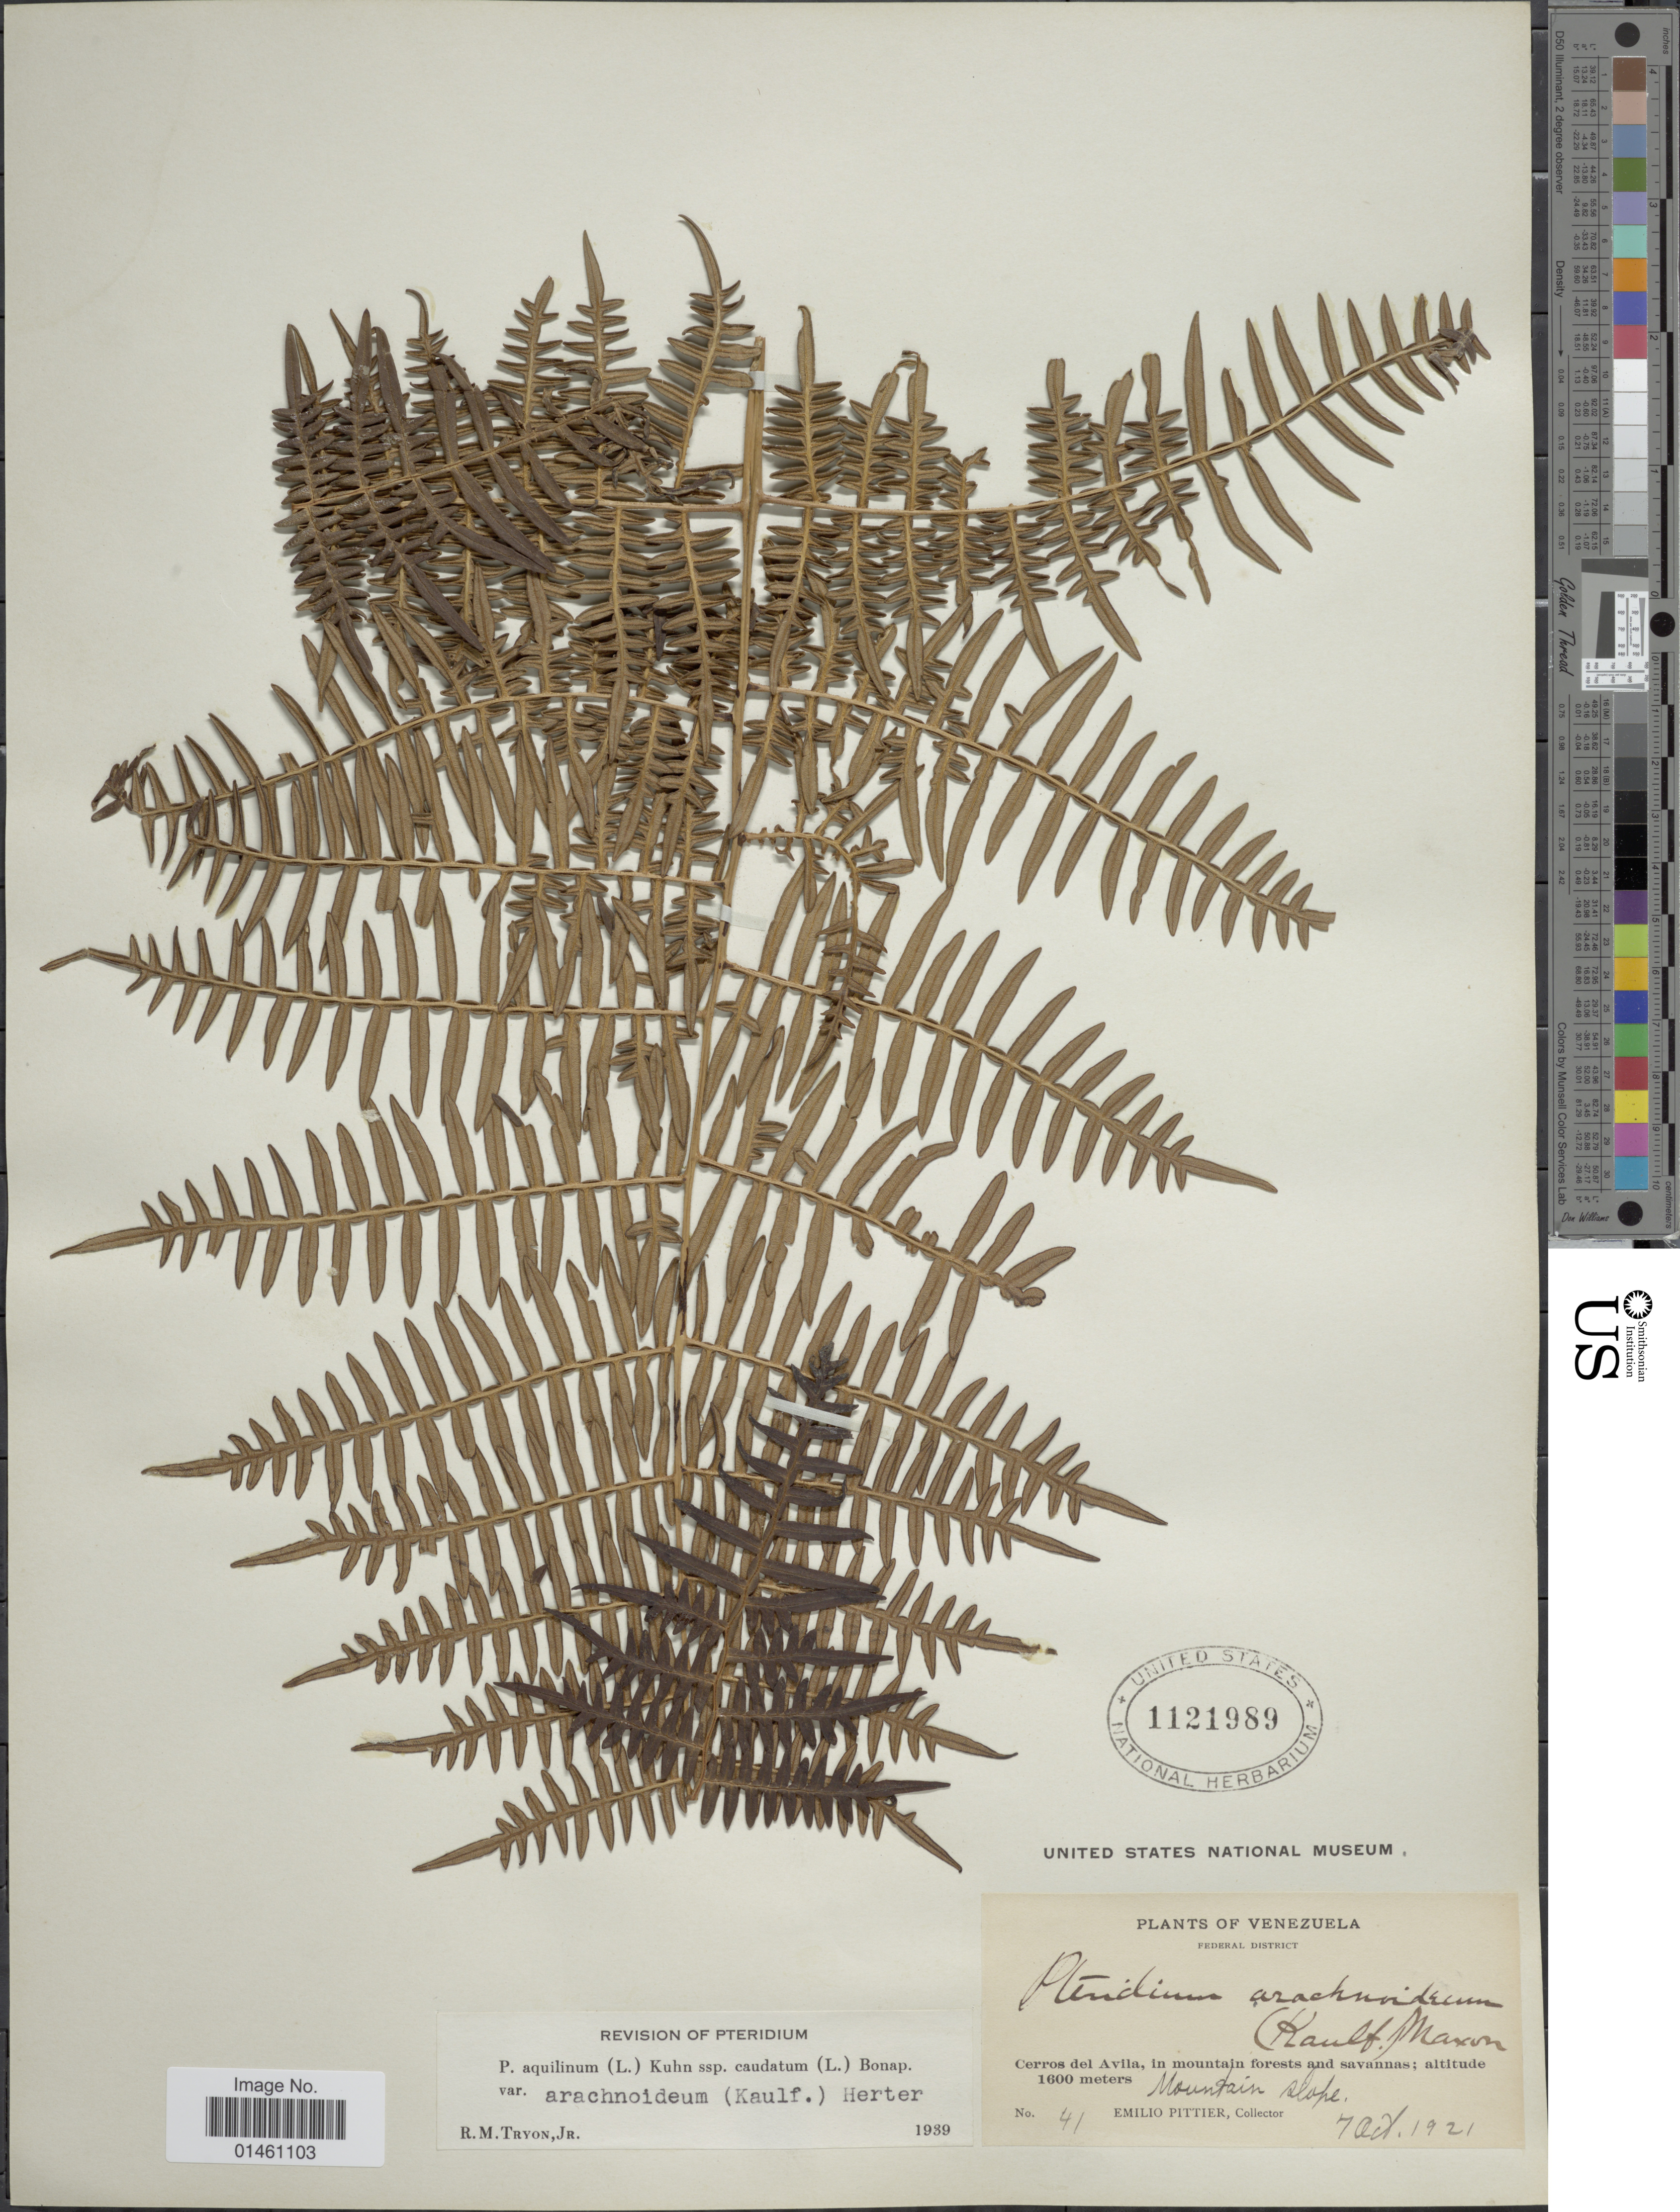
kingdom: Plantae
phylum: Tracheophyta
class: Polypodiopsida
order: Polypodiales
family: Dennstaedtiaceae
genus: Pteridium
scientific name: Pteridium aquilinum var. arachnoideum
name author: (Kaulf.) Herter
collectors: E. Pittier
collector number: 41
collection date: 1921-10-07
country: Venezuela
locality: Federal District, Cerros del Avilla, in mountain forests and savannas, Mountain slope.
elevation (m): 1600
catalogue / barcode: US 1121989